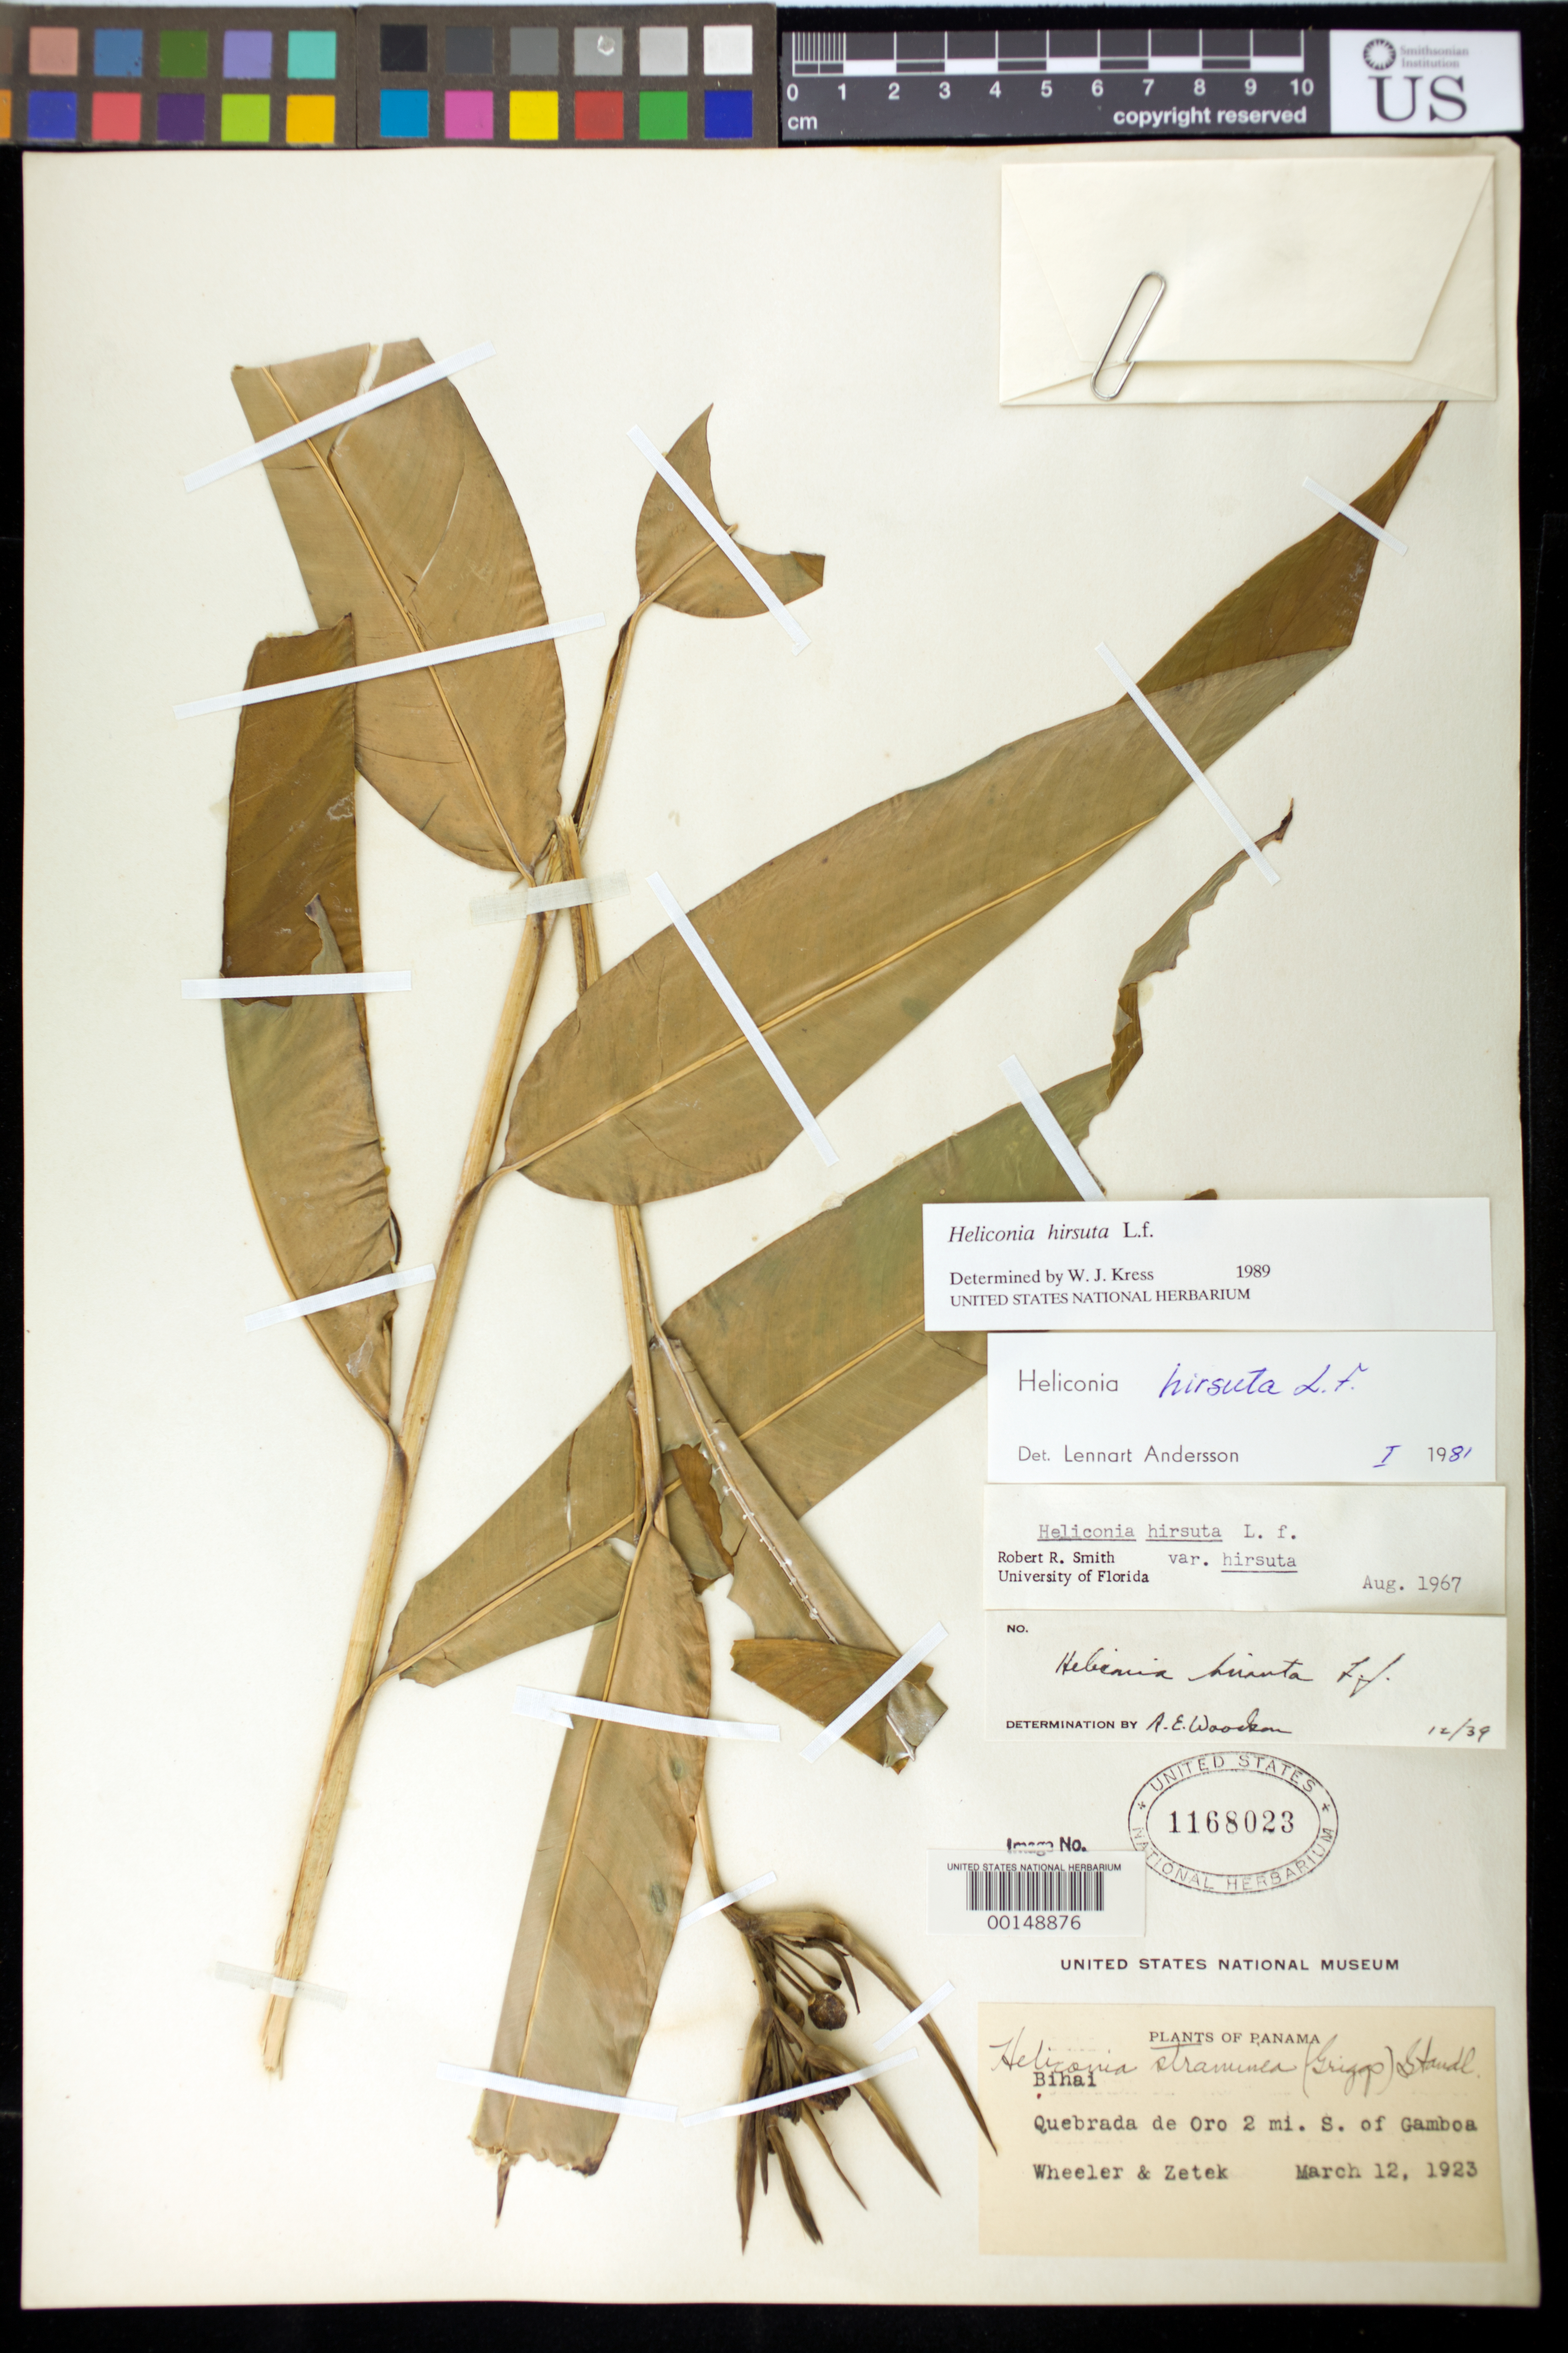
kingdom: Plantae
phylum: Tracheophyta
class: Liliopsida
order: Zingiberales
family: Heliconiaceae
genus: Heliconia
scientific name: Heliconia hirsuta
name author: L. f.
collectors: -- Wheeler & -. Zetek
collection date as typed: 12 Mar 1923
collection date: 1923-03-12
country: Panama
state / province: Colón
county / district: Canal Zone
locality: Quebrada de Oro 2 mi S of Gamboa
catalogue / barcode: US 1168023